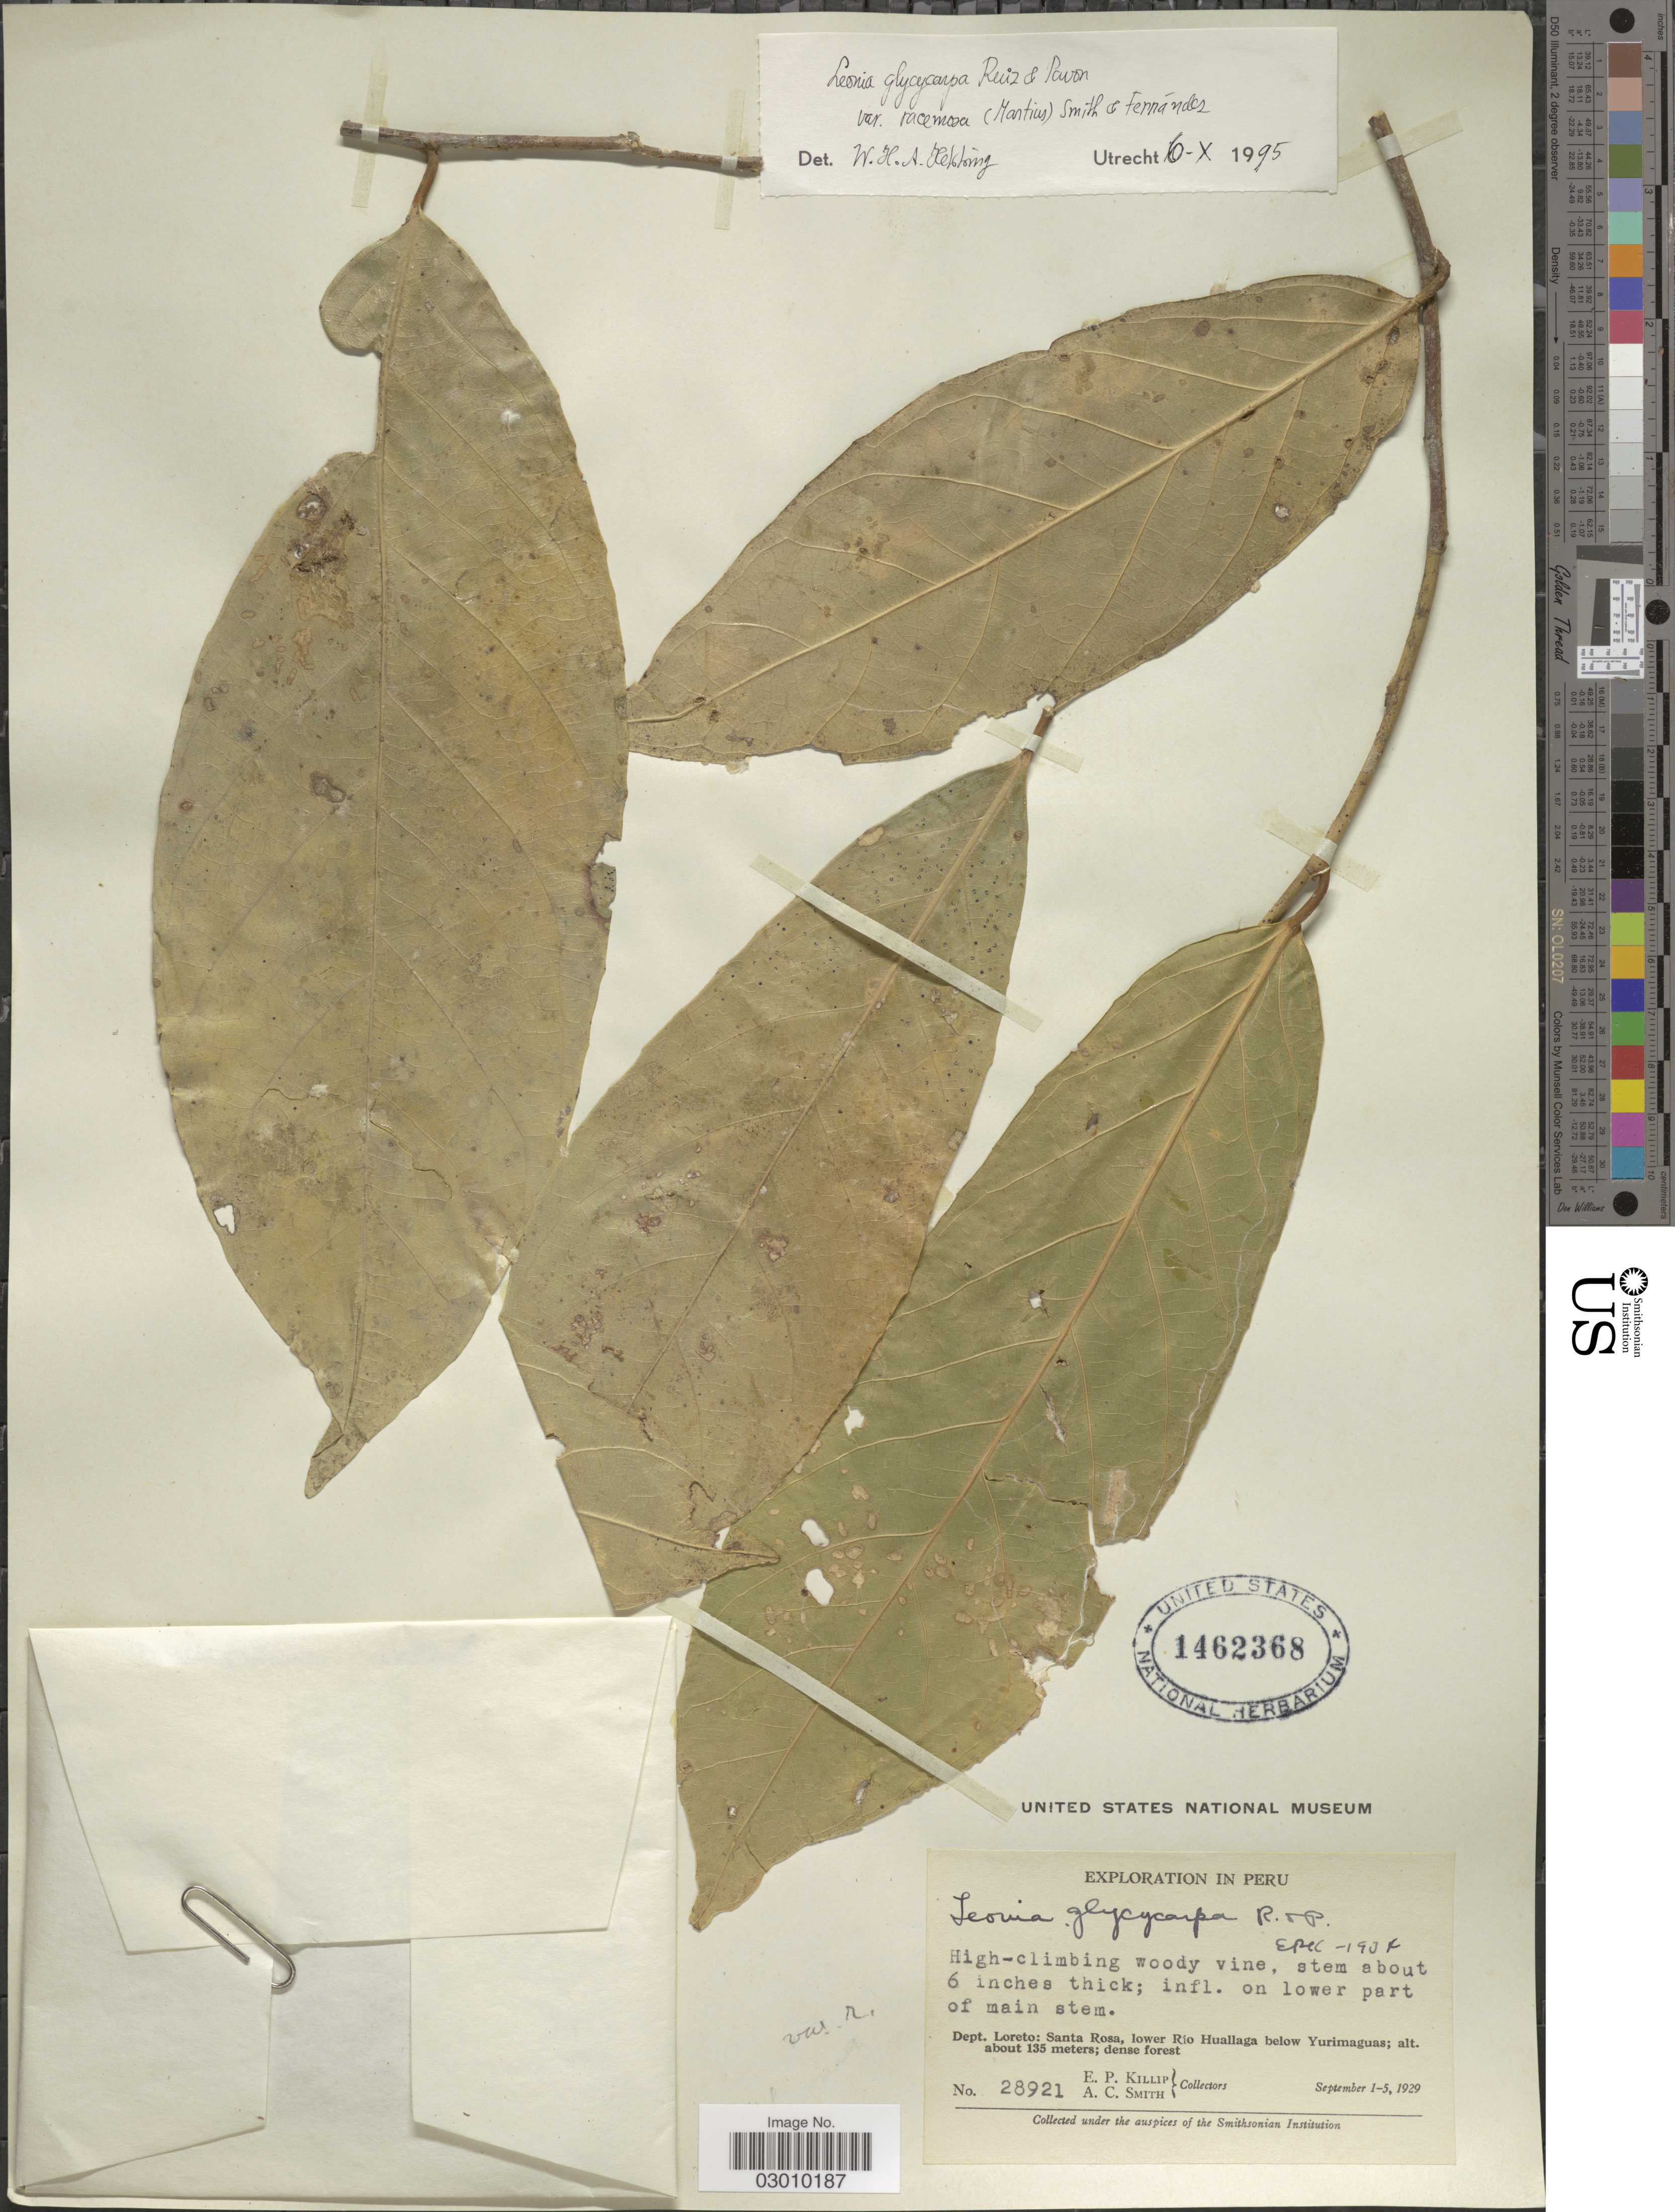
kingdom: Plantae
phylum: Tracheophyta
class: Magnoliopsida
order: Malpighiales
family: Violaceae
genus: Leonia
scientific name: Leonia glycycarpa var. racemosa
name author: (Mart.) L.B. Sm. & A. Fernández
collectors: E. P. Killip & A. C. Smith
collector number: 28921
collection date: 1929-09-01/1929-09-05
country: Peru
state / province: Loreto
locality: Dept. Loreto: Santa Rosa, lower Río Huallaga below Yurimaguas.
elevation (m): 135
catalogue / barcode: US 1462368